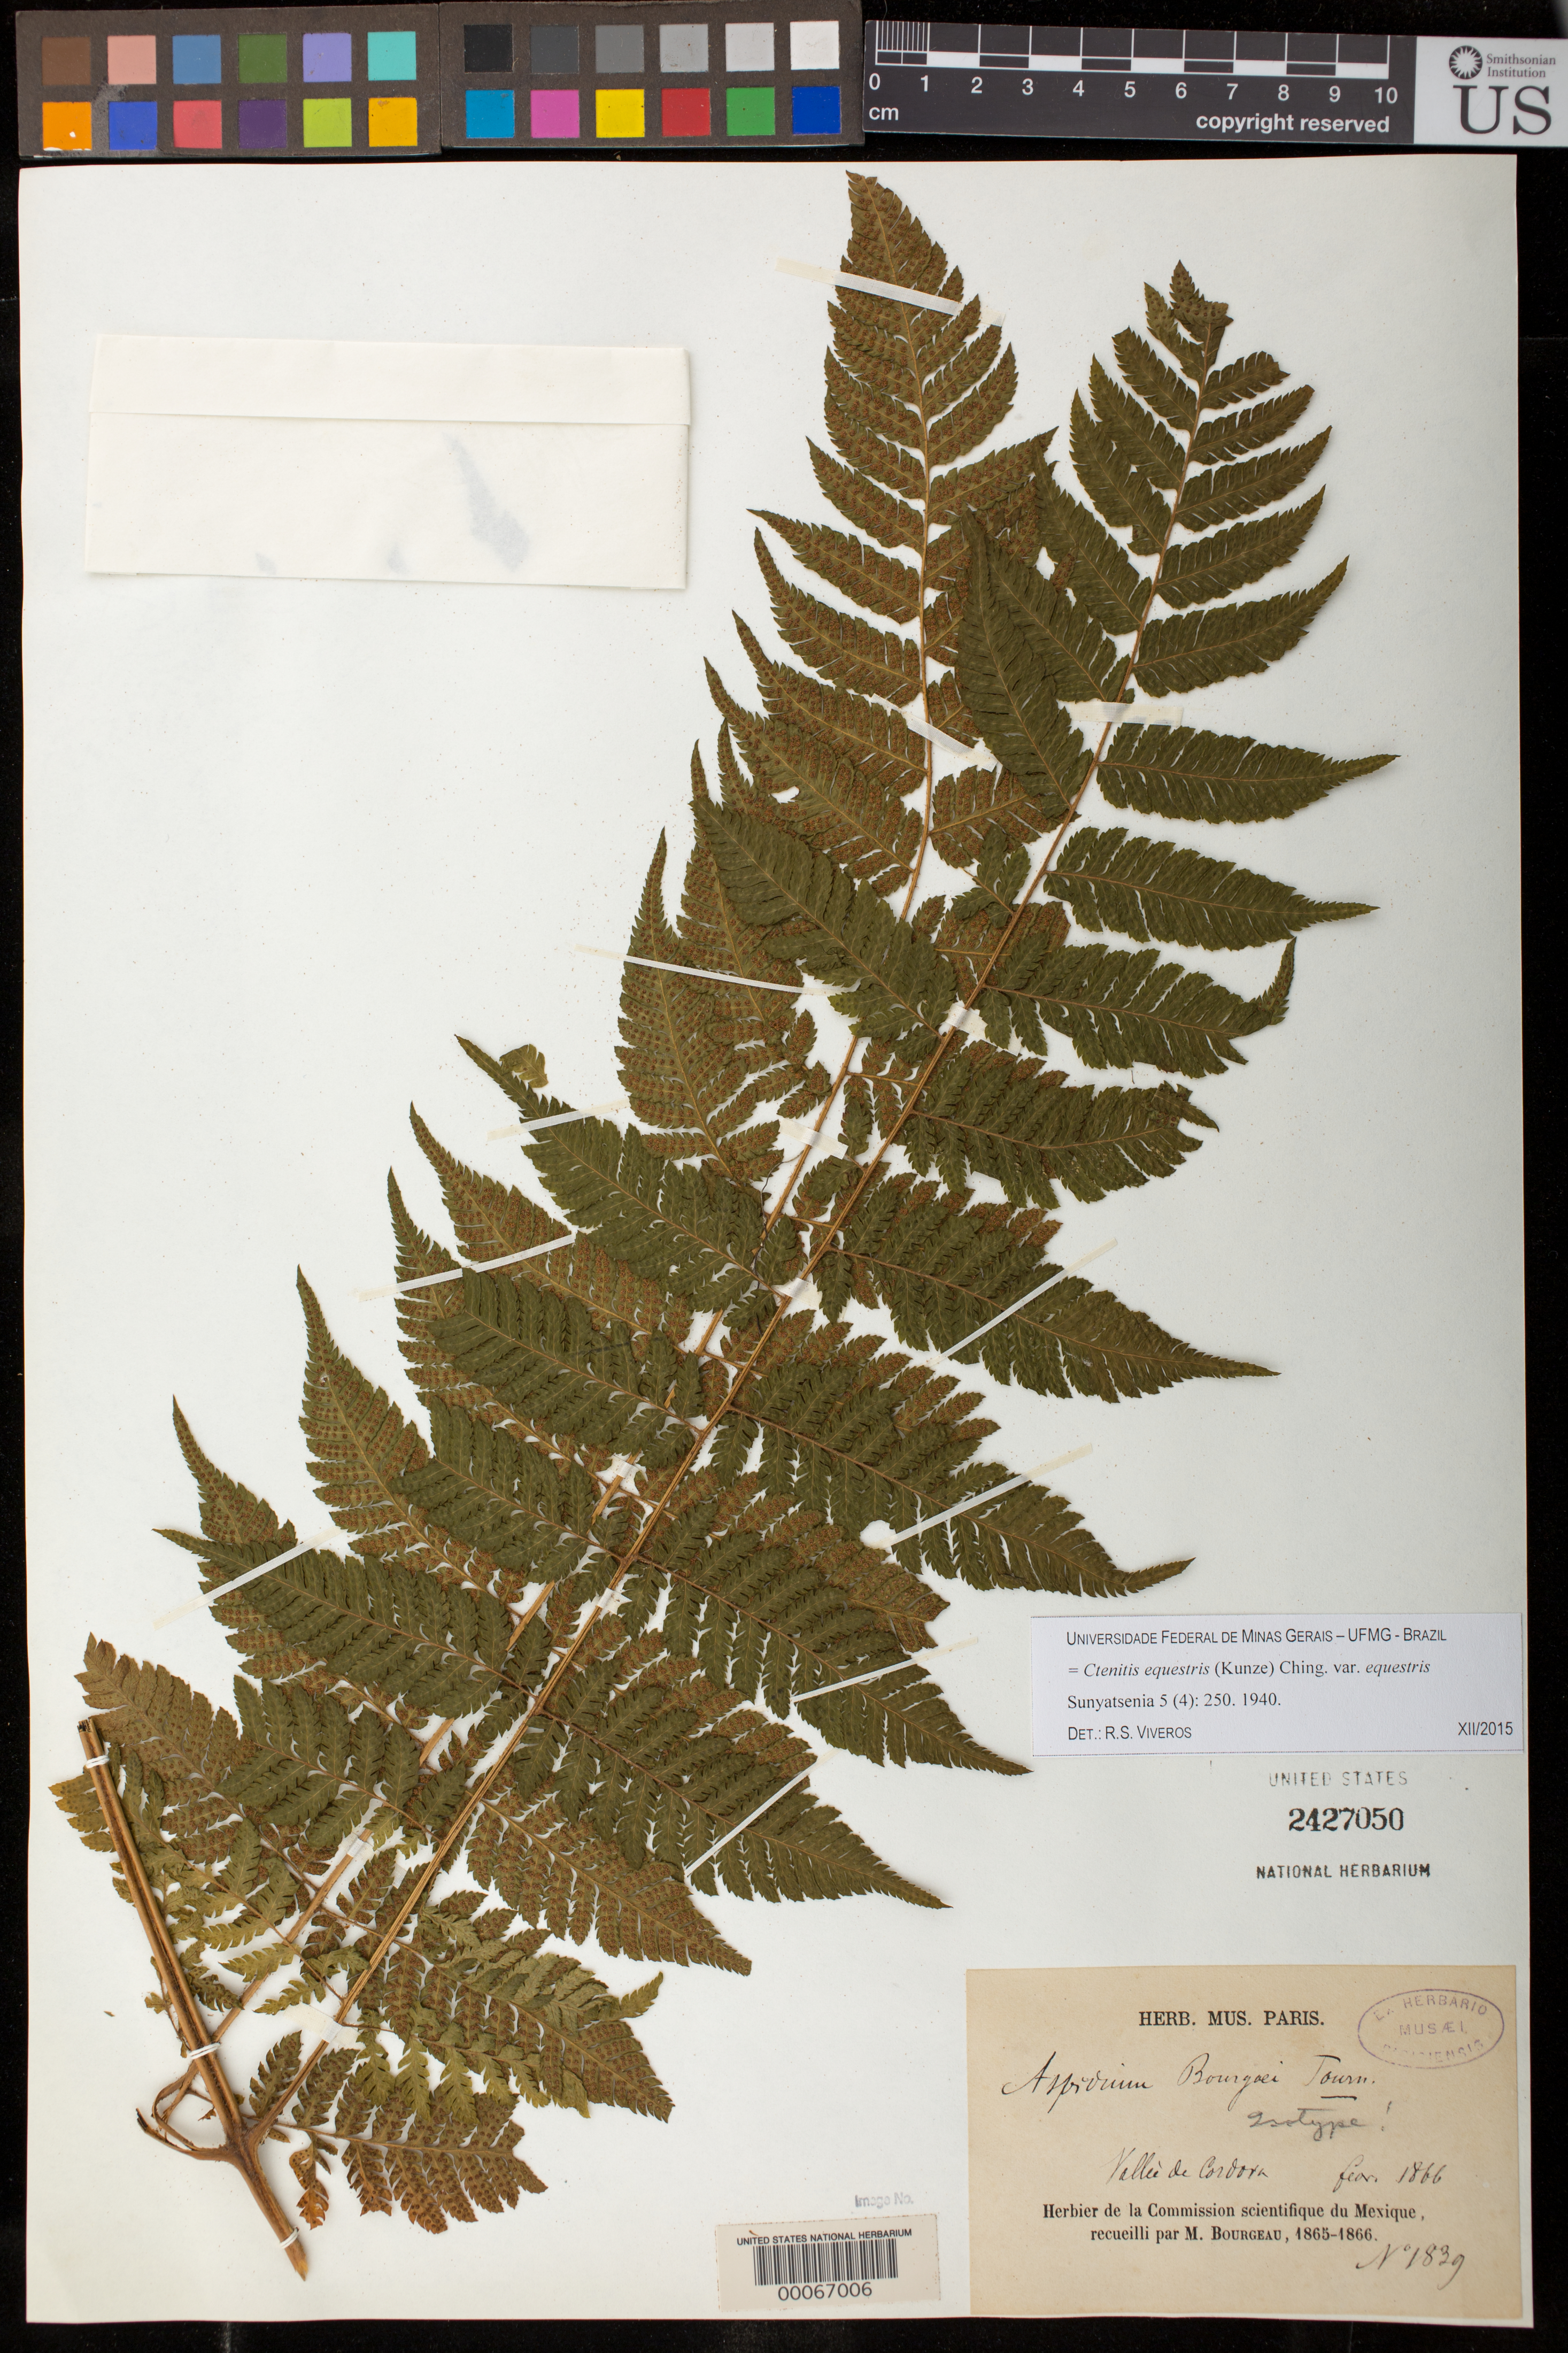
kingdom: Plantae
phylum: Tracheophyta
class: Polypodiopsida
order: Polypodiales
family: Tectariaceae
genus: Aspidium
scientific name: Aspidium bourgaei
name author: E. Fourn.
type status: Isotype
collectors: E. Bourgeau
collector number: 1839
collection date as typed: Feb 1866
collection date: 1866-02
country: Mexico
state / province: Veracruz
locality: Valle de Cordova.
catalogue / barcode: US 2427050